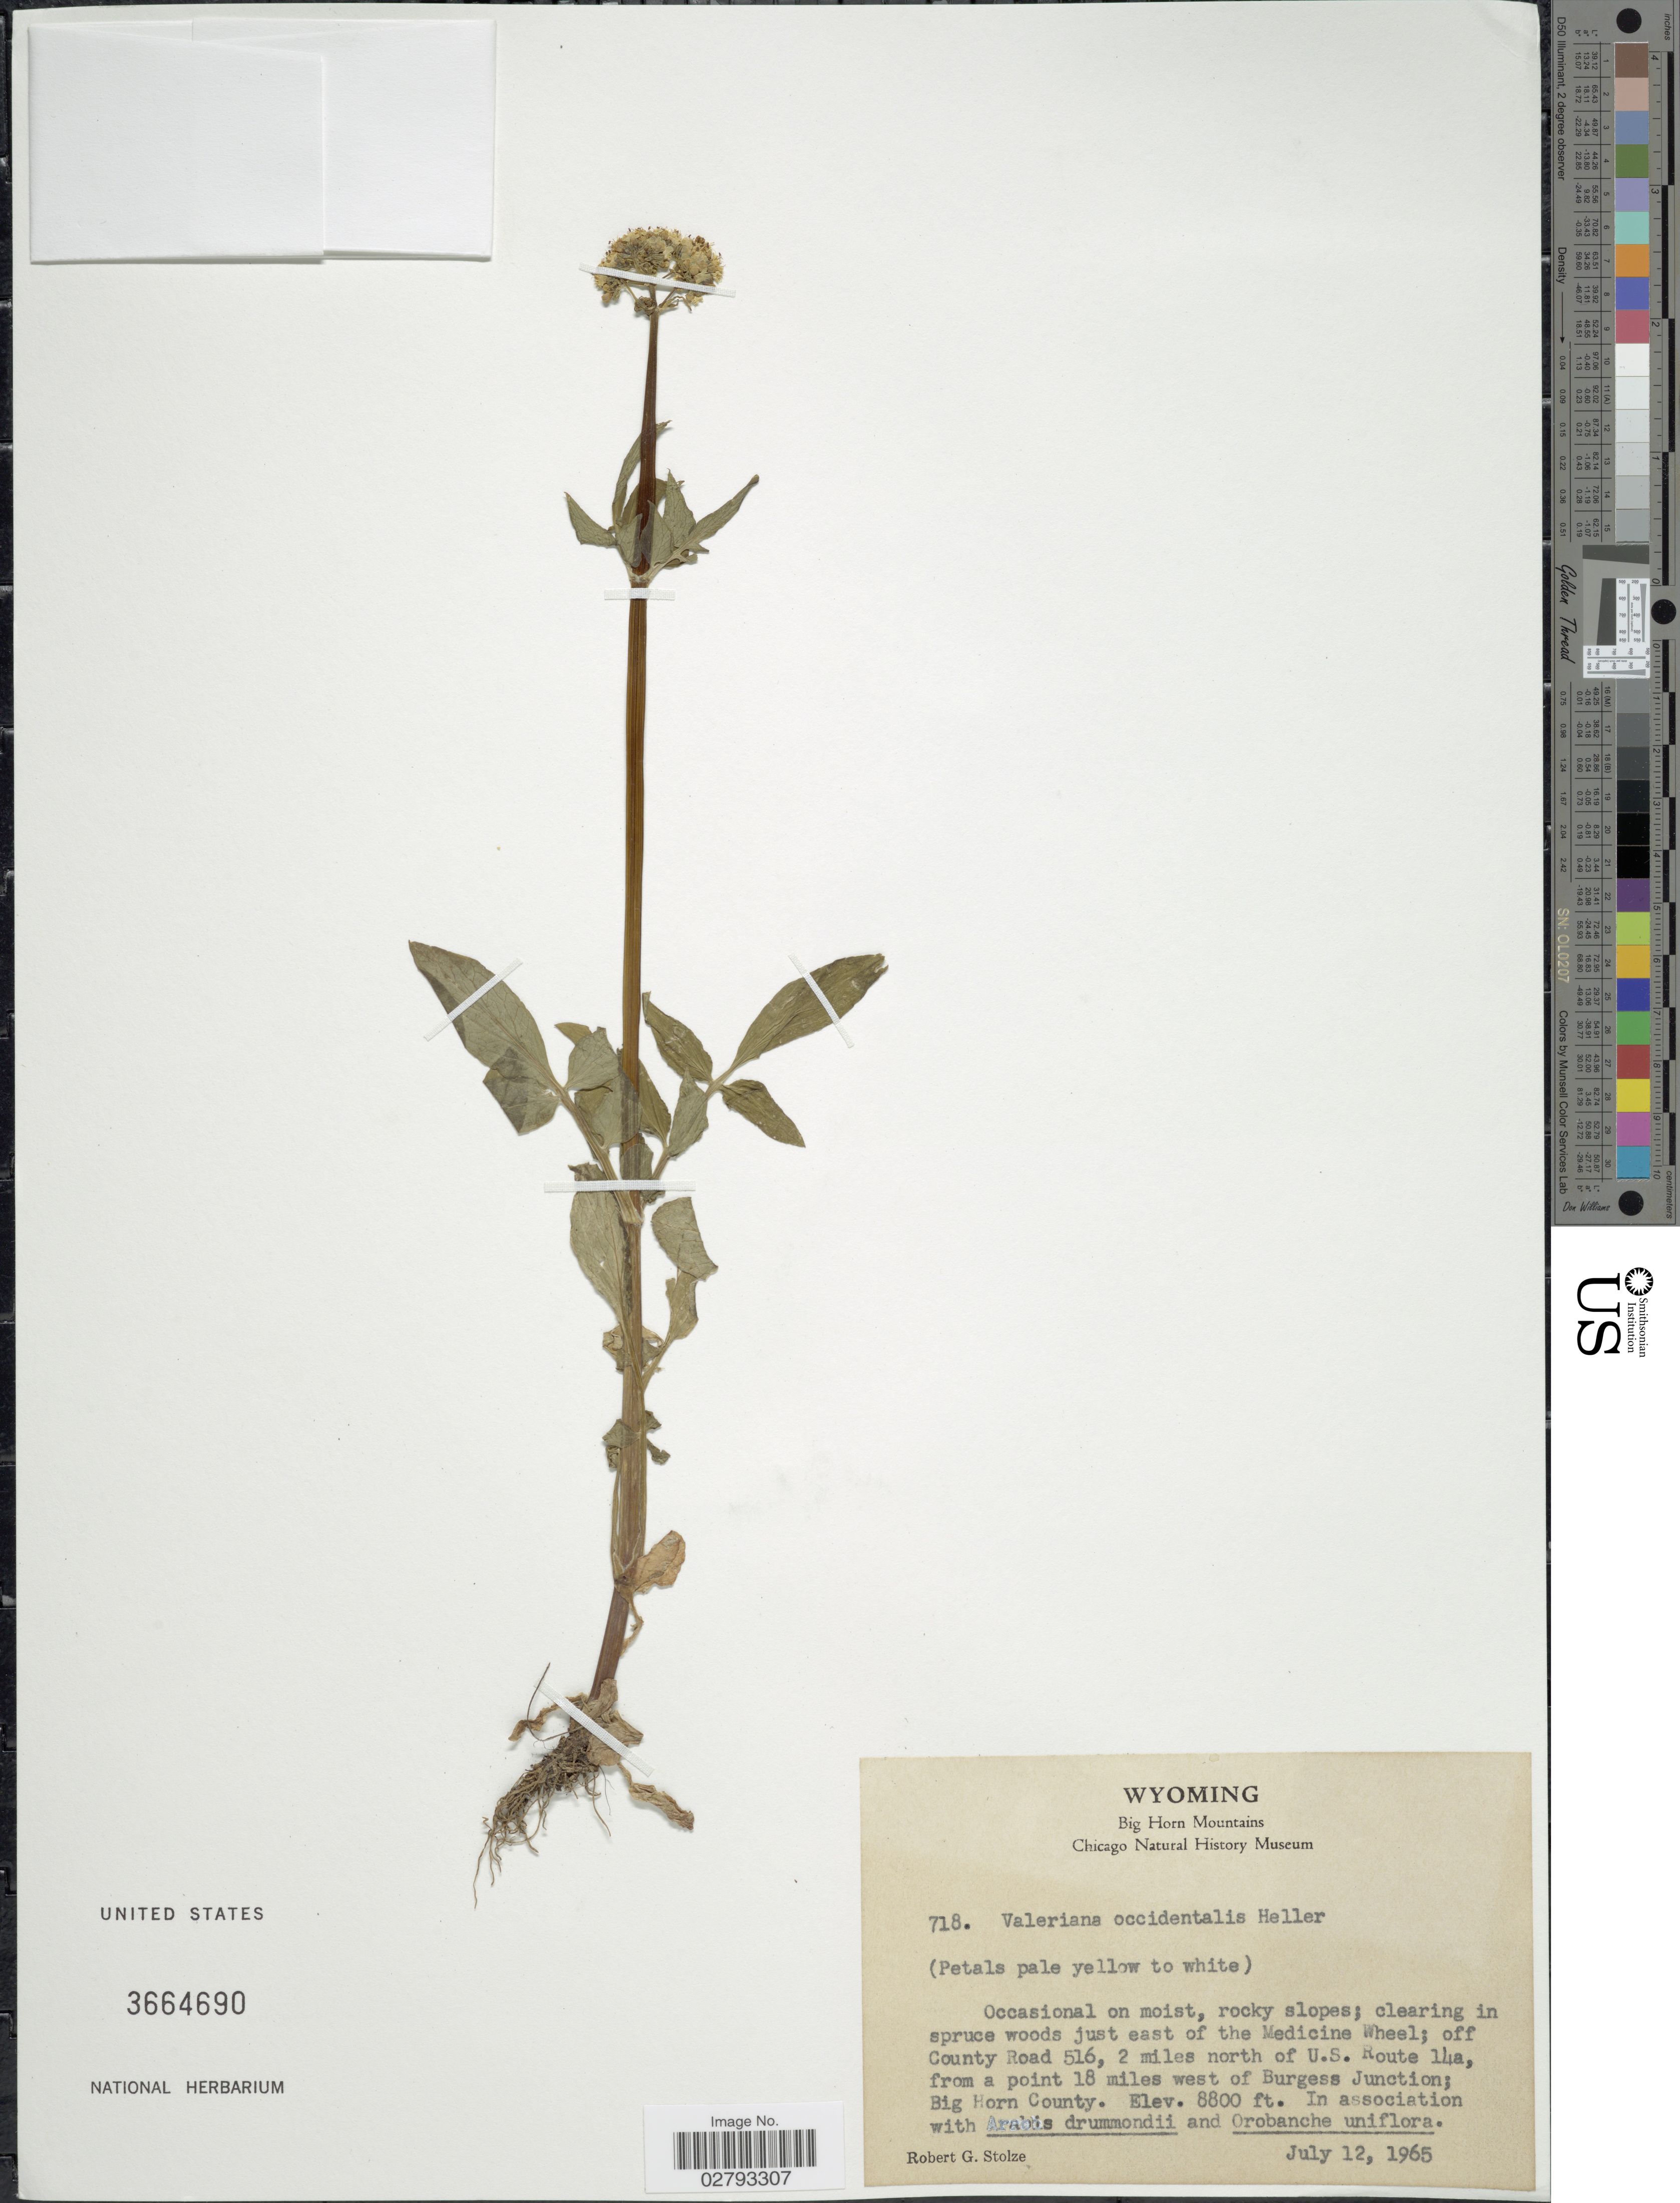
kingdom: Plantae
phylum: Tracheophyta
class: Magnoliopsida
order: Dipsacales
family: Caprifoliaceae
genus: Valeriana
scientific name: Valeriana occidentalis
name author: A. Heller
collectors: R. G. Stolze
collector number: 718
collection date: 1965-07-12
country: United States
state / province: Wyoming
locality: Big Horn Mountains, clearing in spruce woods just east of the Medicine Wheel; off County Road 516, 2 miles north of U.S. Route 14a, from a point 18 miles west of Burgess Junction; Big Horn County.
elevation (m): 2682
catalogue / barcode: US 3664690